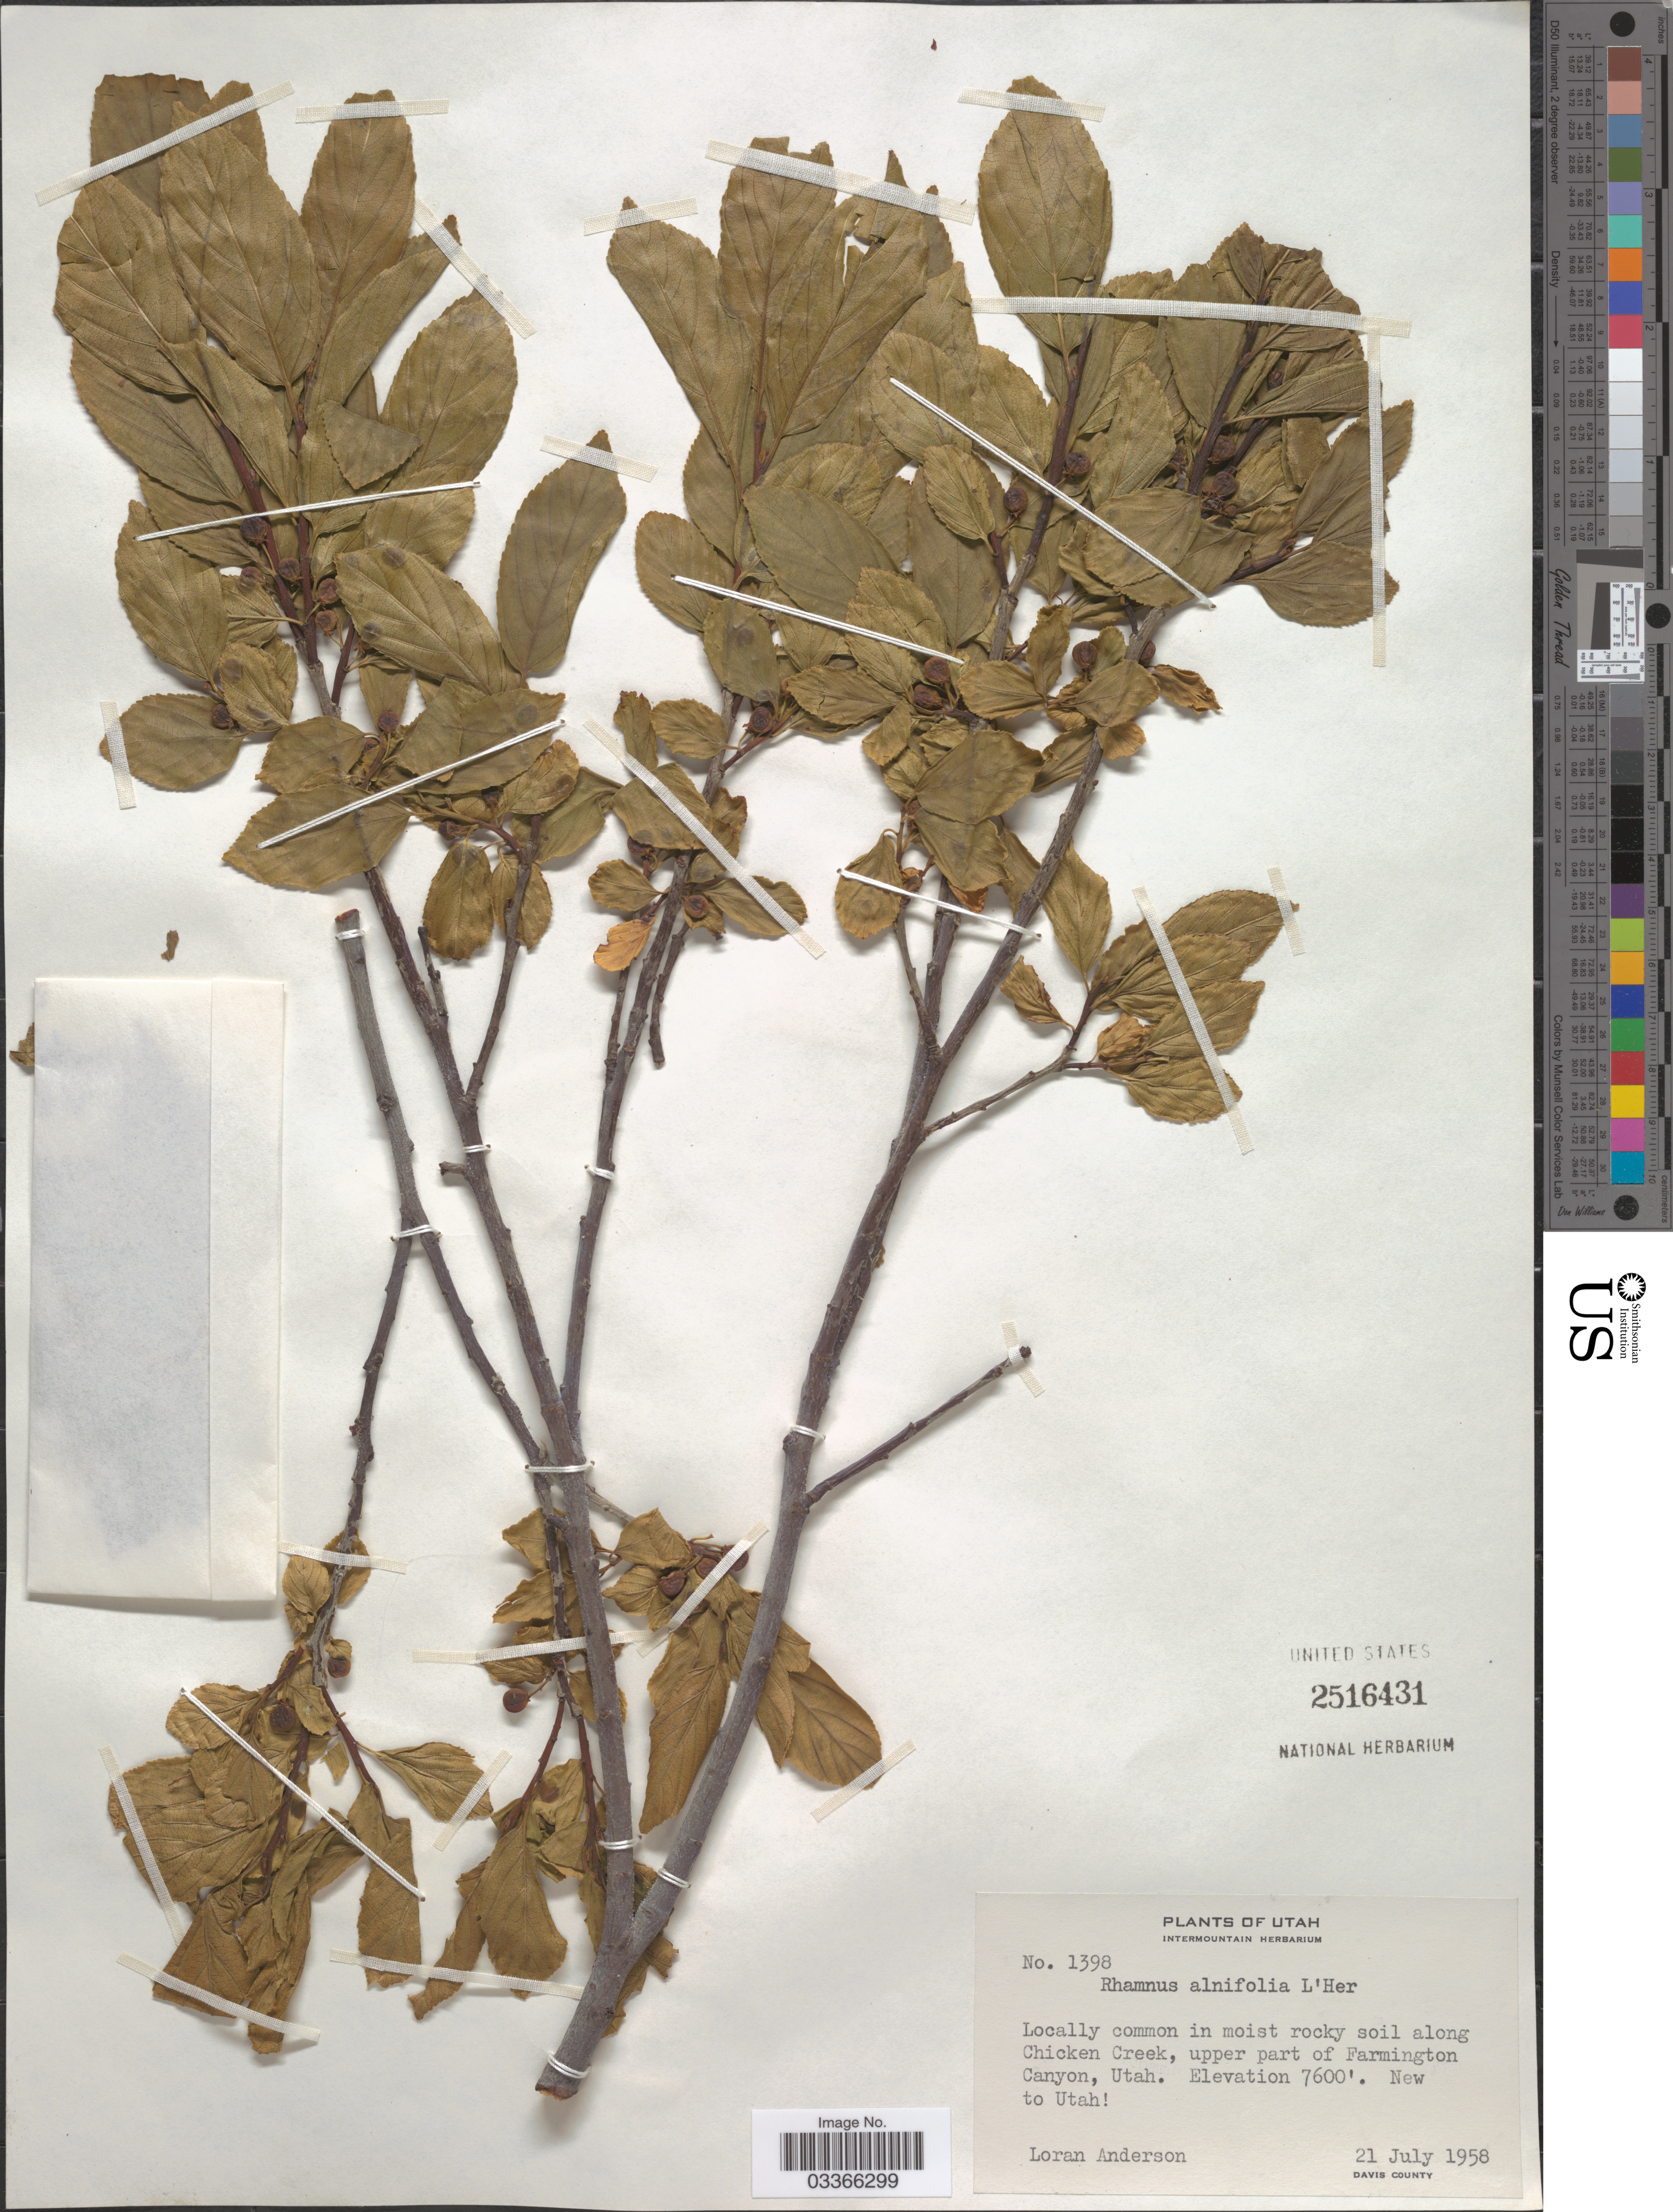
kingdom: Plantae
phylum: Tracheophyta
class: Magnoliopsida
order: Rosales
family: Rhamnaceae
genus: Rhamnus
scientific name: Rhamnus alnifolia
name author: L'Hér.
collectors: L. C. Anderson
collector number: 1398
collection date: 1958-07-21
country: United States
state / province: Utah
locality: Along Chicken Creek, upper part of Farmington Canyon, Davis County, New to Utah.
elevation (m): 2316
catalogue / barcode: US 2516431